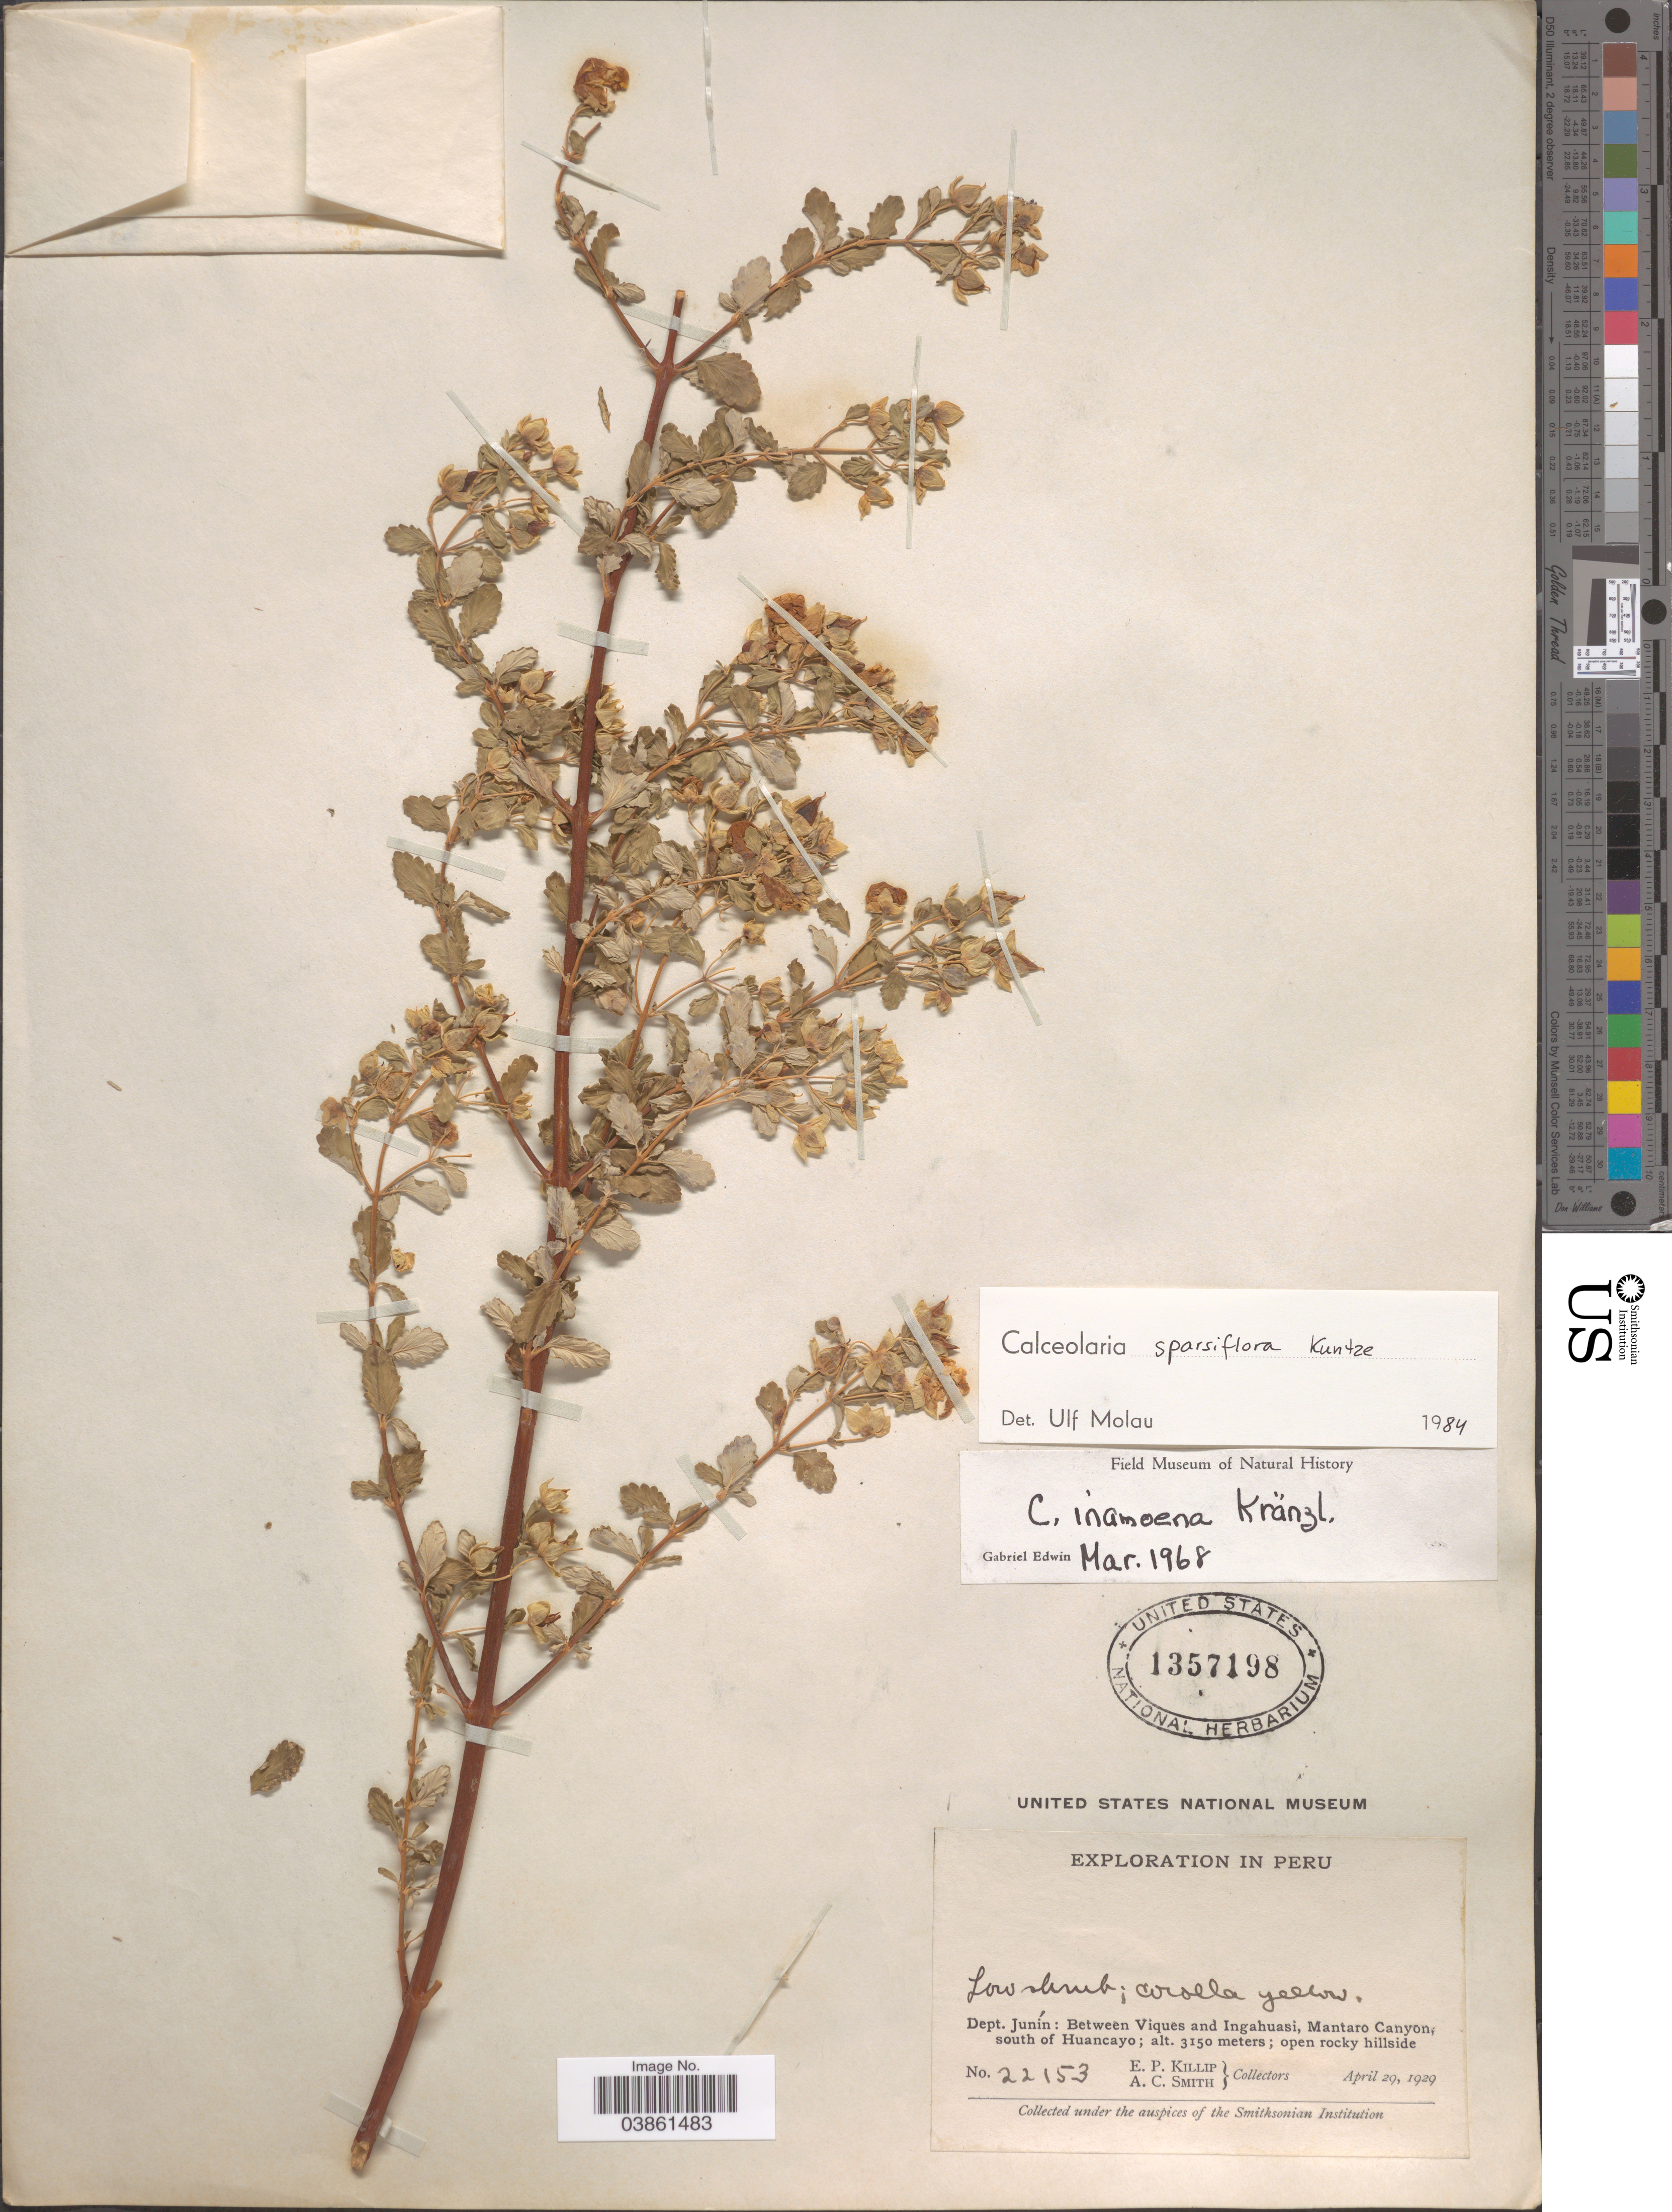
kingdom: Plantae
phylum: Tracheophyta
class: Magnoliopsida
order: Lamiales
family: Calceolariaceae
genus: Calceolaria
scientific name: Calceolaria sparsiflora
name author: Kuntze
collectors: E. P. Killip & A. C. Smith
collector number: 22153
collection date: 1929-04-29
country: Peru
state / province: Junín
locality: Dept. Junín: Between Viques and Ingahuasi, Mantaro Canyon, south of Huancayo.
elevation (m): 3150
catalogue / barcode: US 1357198